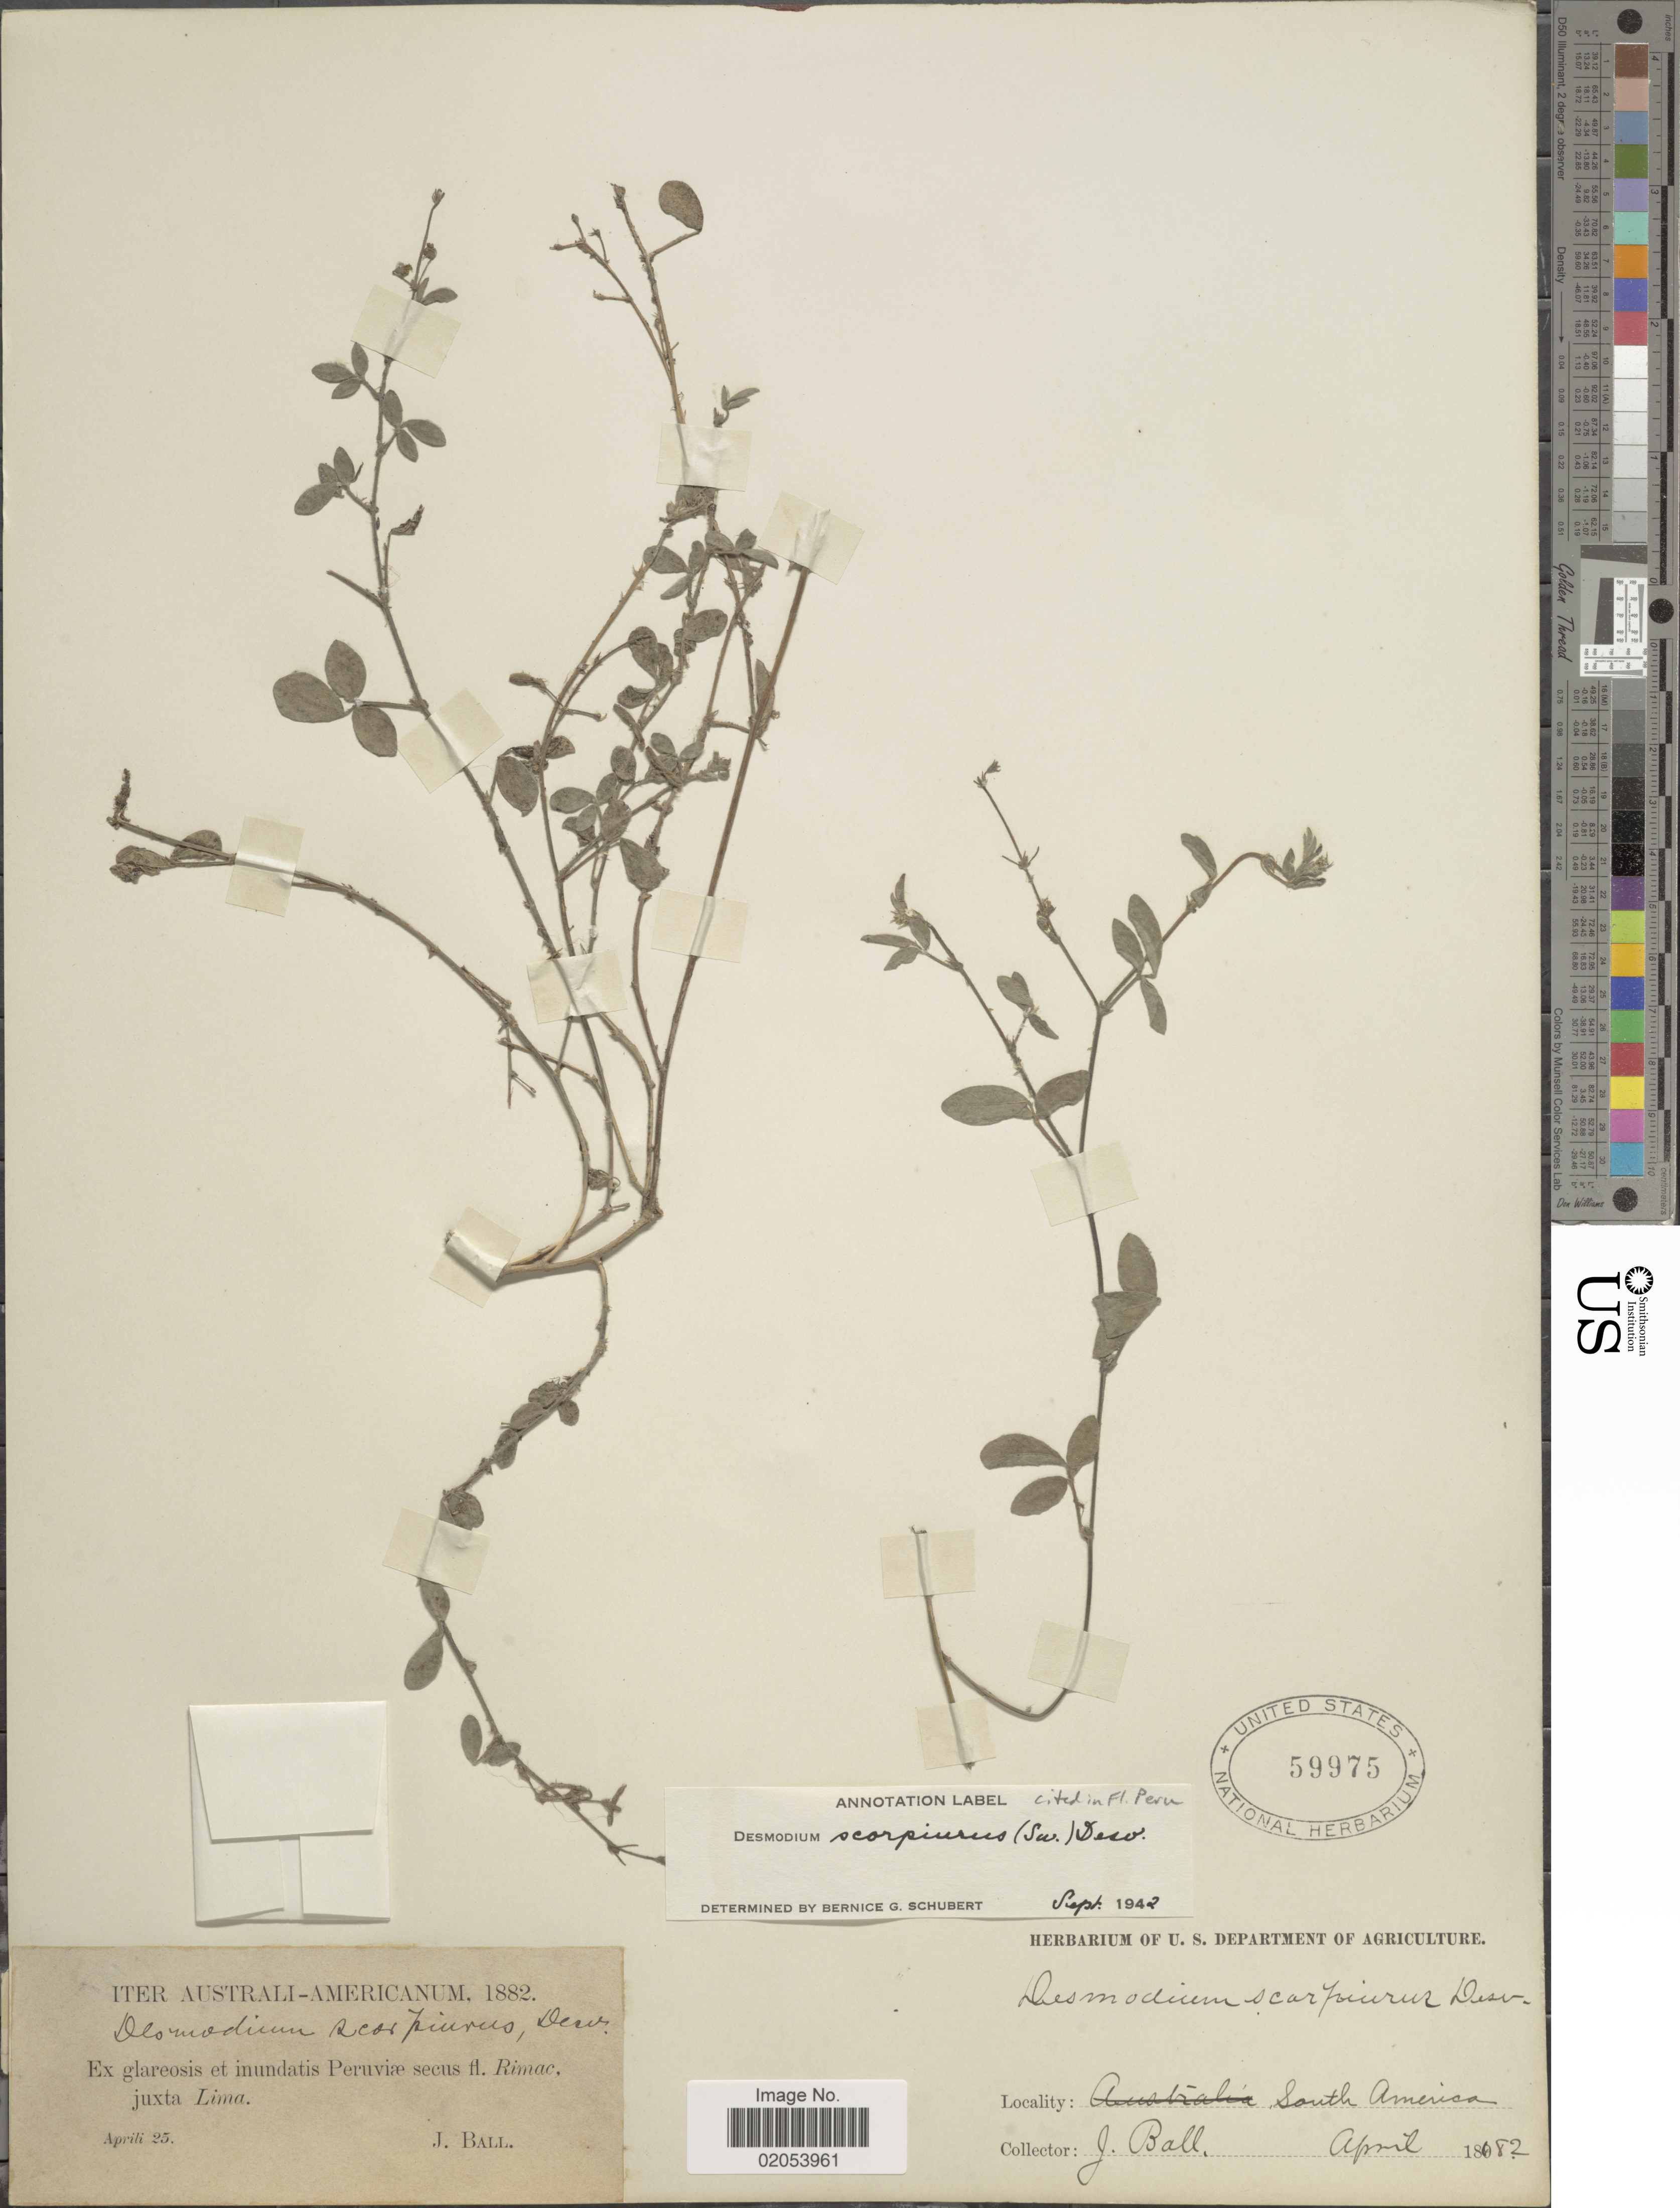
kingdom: Plantae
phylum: Tracheophyta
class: Magnoliopsida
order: Fabales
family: Fabaceae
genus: Desmodium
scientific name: Desmodium scorpiurus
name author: (Sw.) Desv. ex DC.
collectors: J. Ball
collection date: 1882-04-25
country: Peru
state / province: Lima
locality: Australo - Americanum. Ex glareosis et inindatis Peruviae secus fl. Rimac, juxta Lima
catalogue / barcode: US 59975